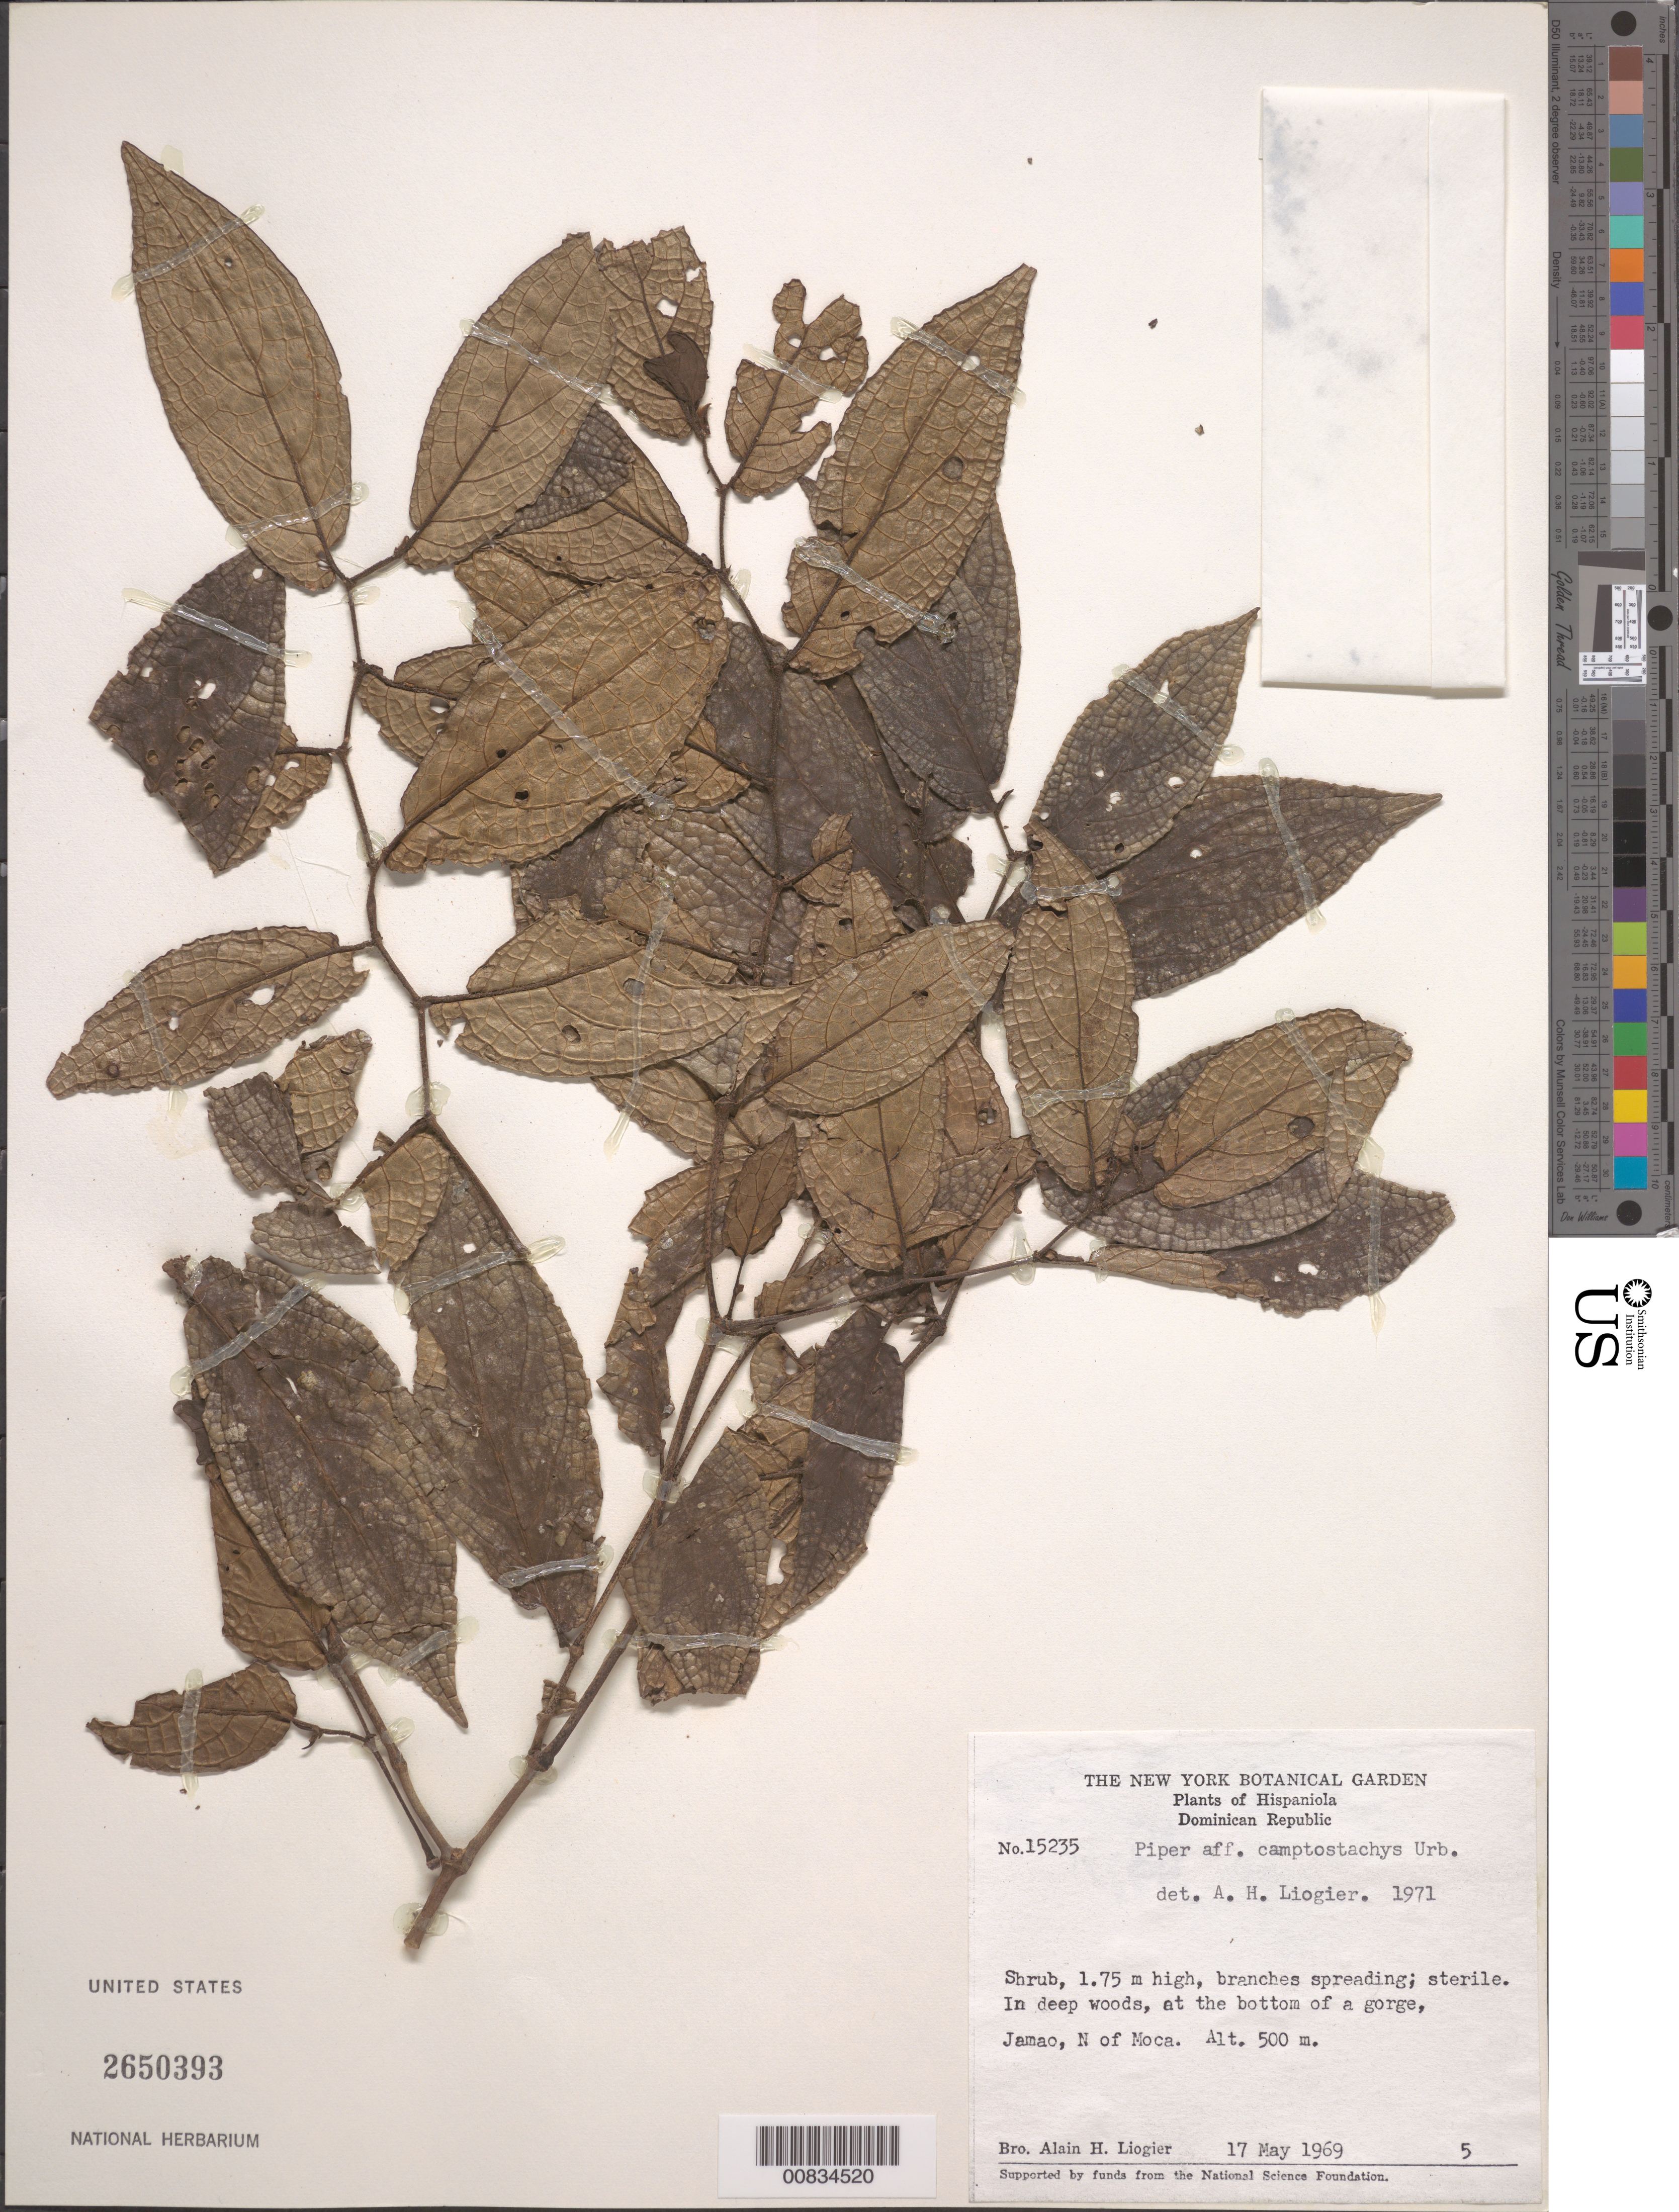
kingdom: Plantae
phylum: Tracheophyta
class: Magnoliopsida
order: Piperales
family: Piperaceae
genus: Piper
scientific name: Piper camptostachys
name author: Urb.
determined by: Liogier, Alain H.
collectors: A. H. Liogier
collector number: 15235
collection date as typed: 17 May 1969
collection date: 1969-05-17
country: Dominican Republic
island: Hispaniola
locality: Jamao, N of Moca.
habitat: In deep woods, at the bottom of a gorge.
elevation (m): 500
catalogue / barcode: US 2650393